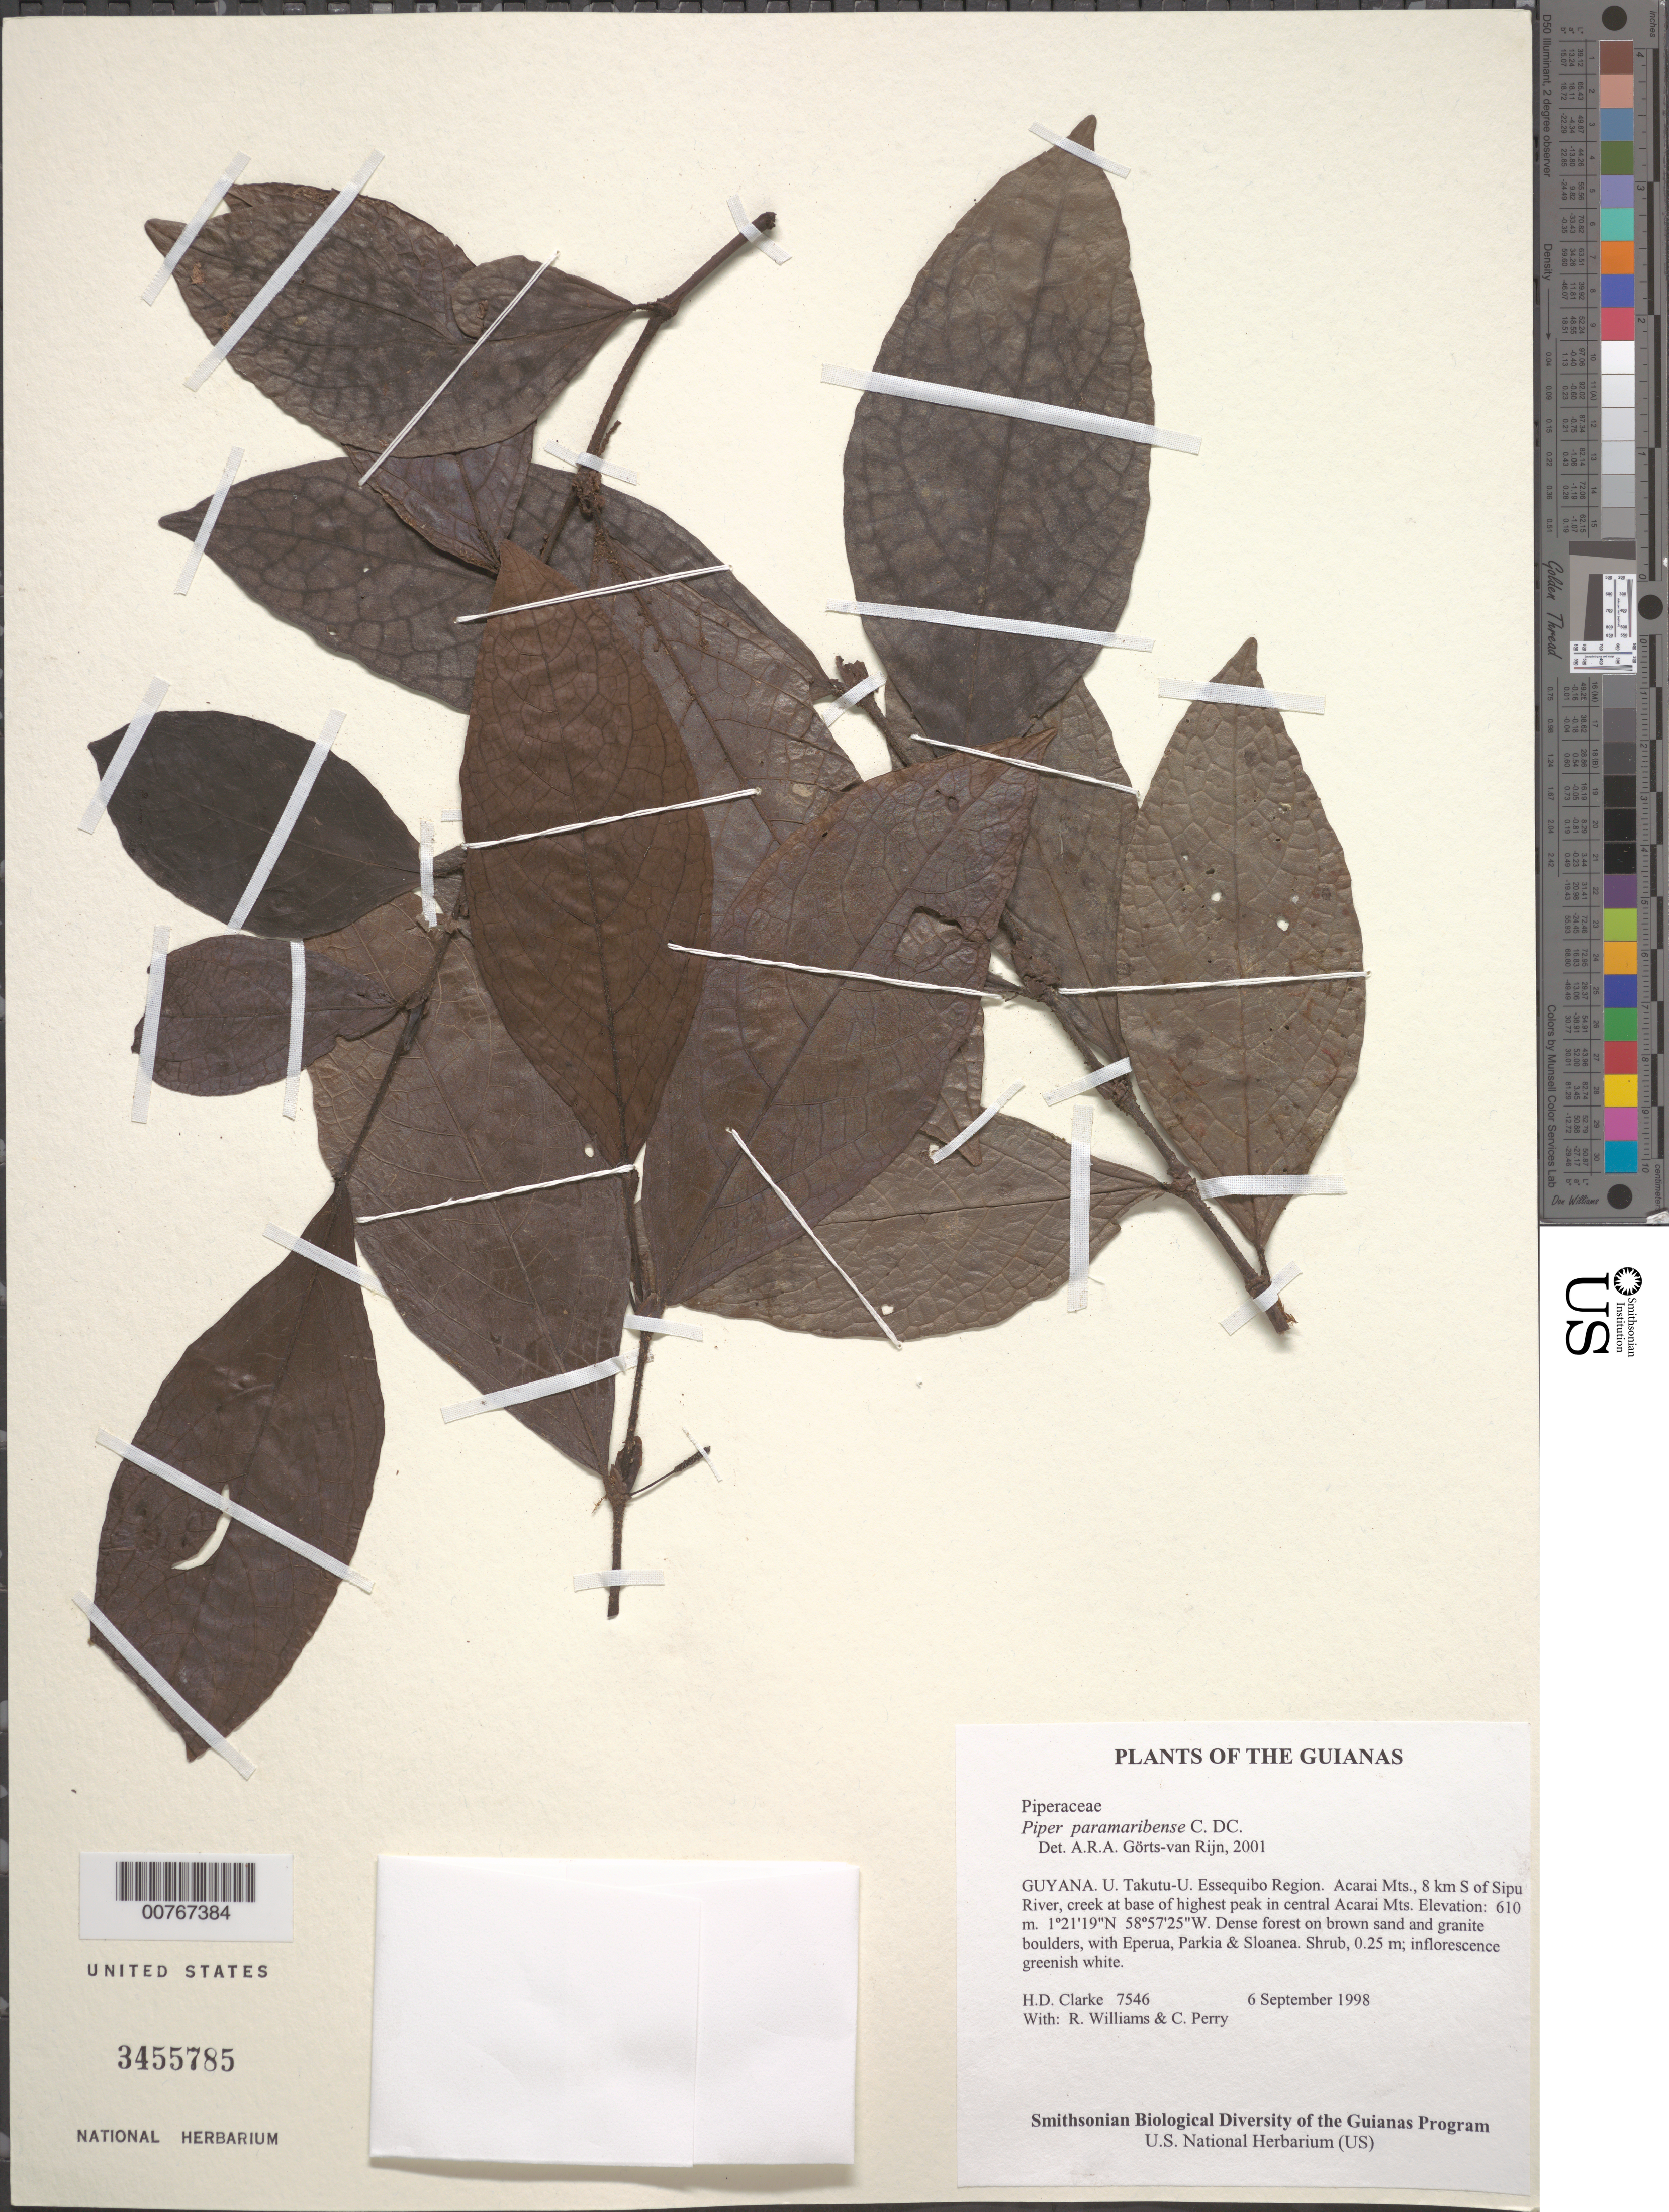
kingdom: Plantae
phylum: Tracheophyta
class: Magnoliopsida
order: Piperales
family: Piperaceae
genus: Piper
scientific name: Piper paramaribense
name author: C. DC.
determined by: Görts-van Rijn, A. R. A.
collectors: H. D. Clarke, R. Williams & C. Perry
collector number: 7546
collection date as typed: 6 September 1998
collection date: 1998-09-06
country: Guyana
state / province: U. Takutu-U. Essequibo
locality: Acarai Mts., 8 km S of Sipu River, creek at base of highest peak in central Acarai Mts.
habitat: Dense forest on brown sand and granite boulders, with Eperua, Parkia & Sloanea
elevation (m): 610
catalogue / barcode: US 3455785